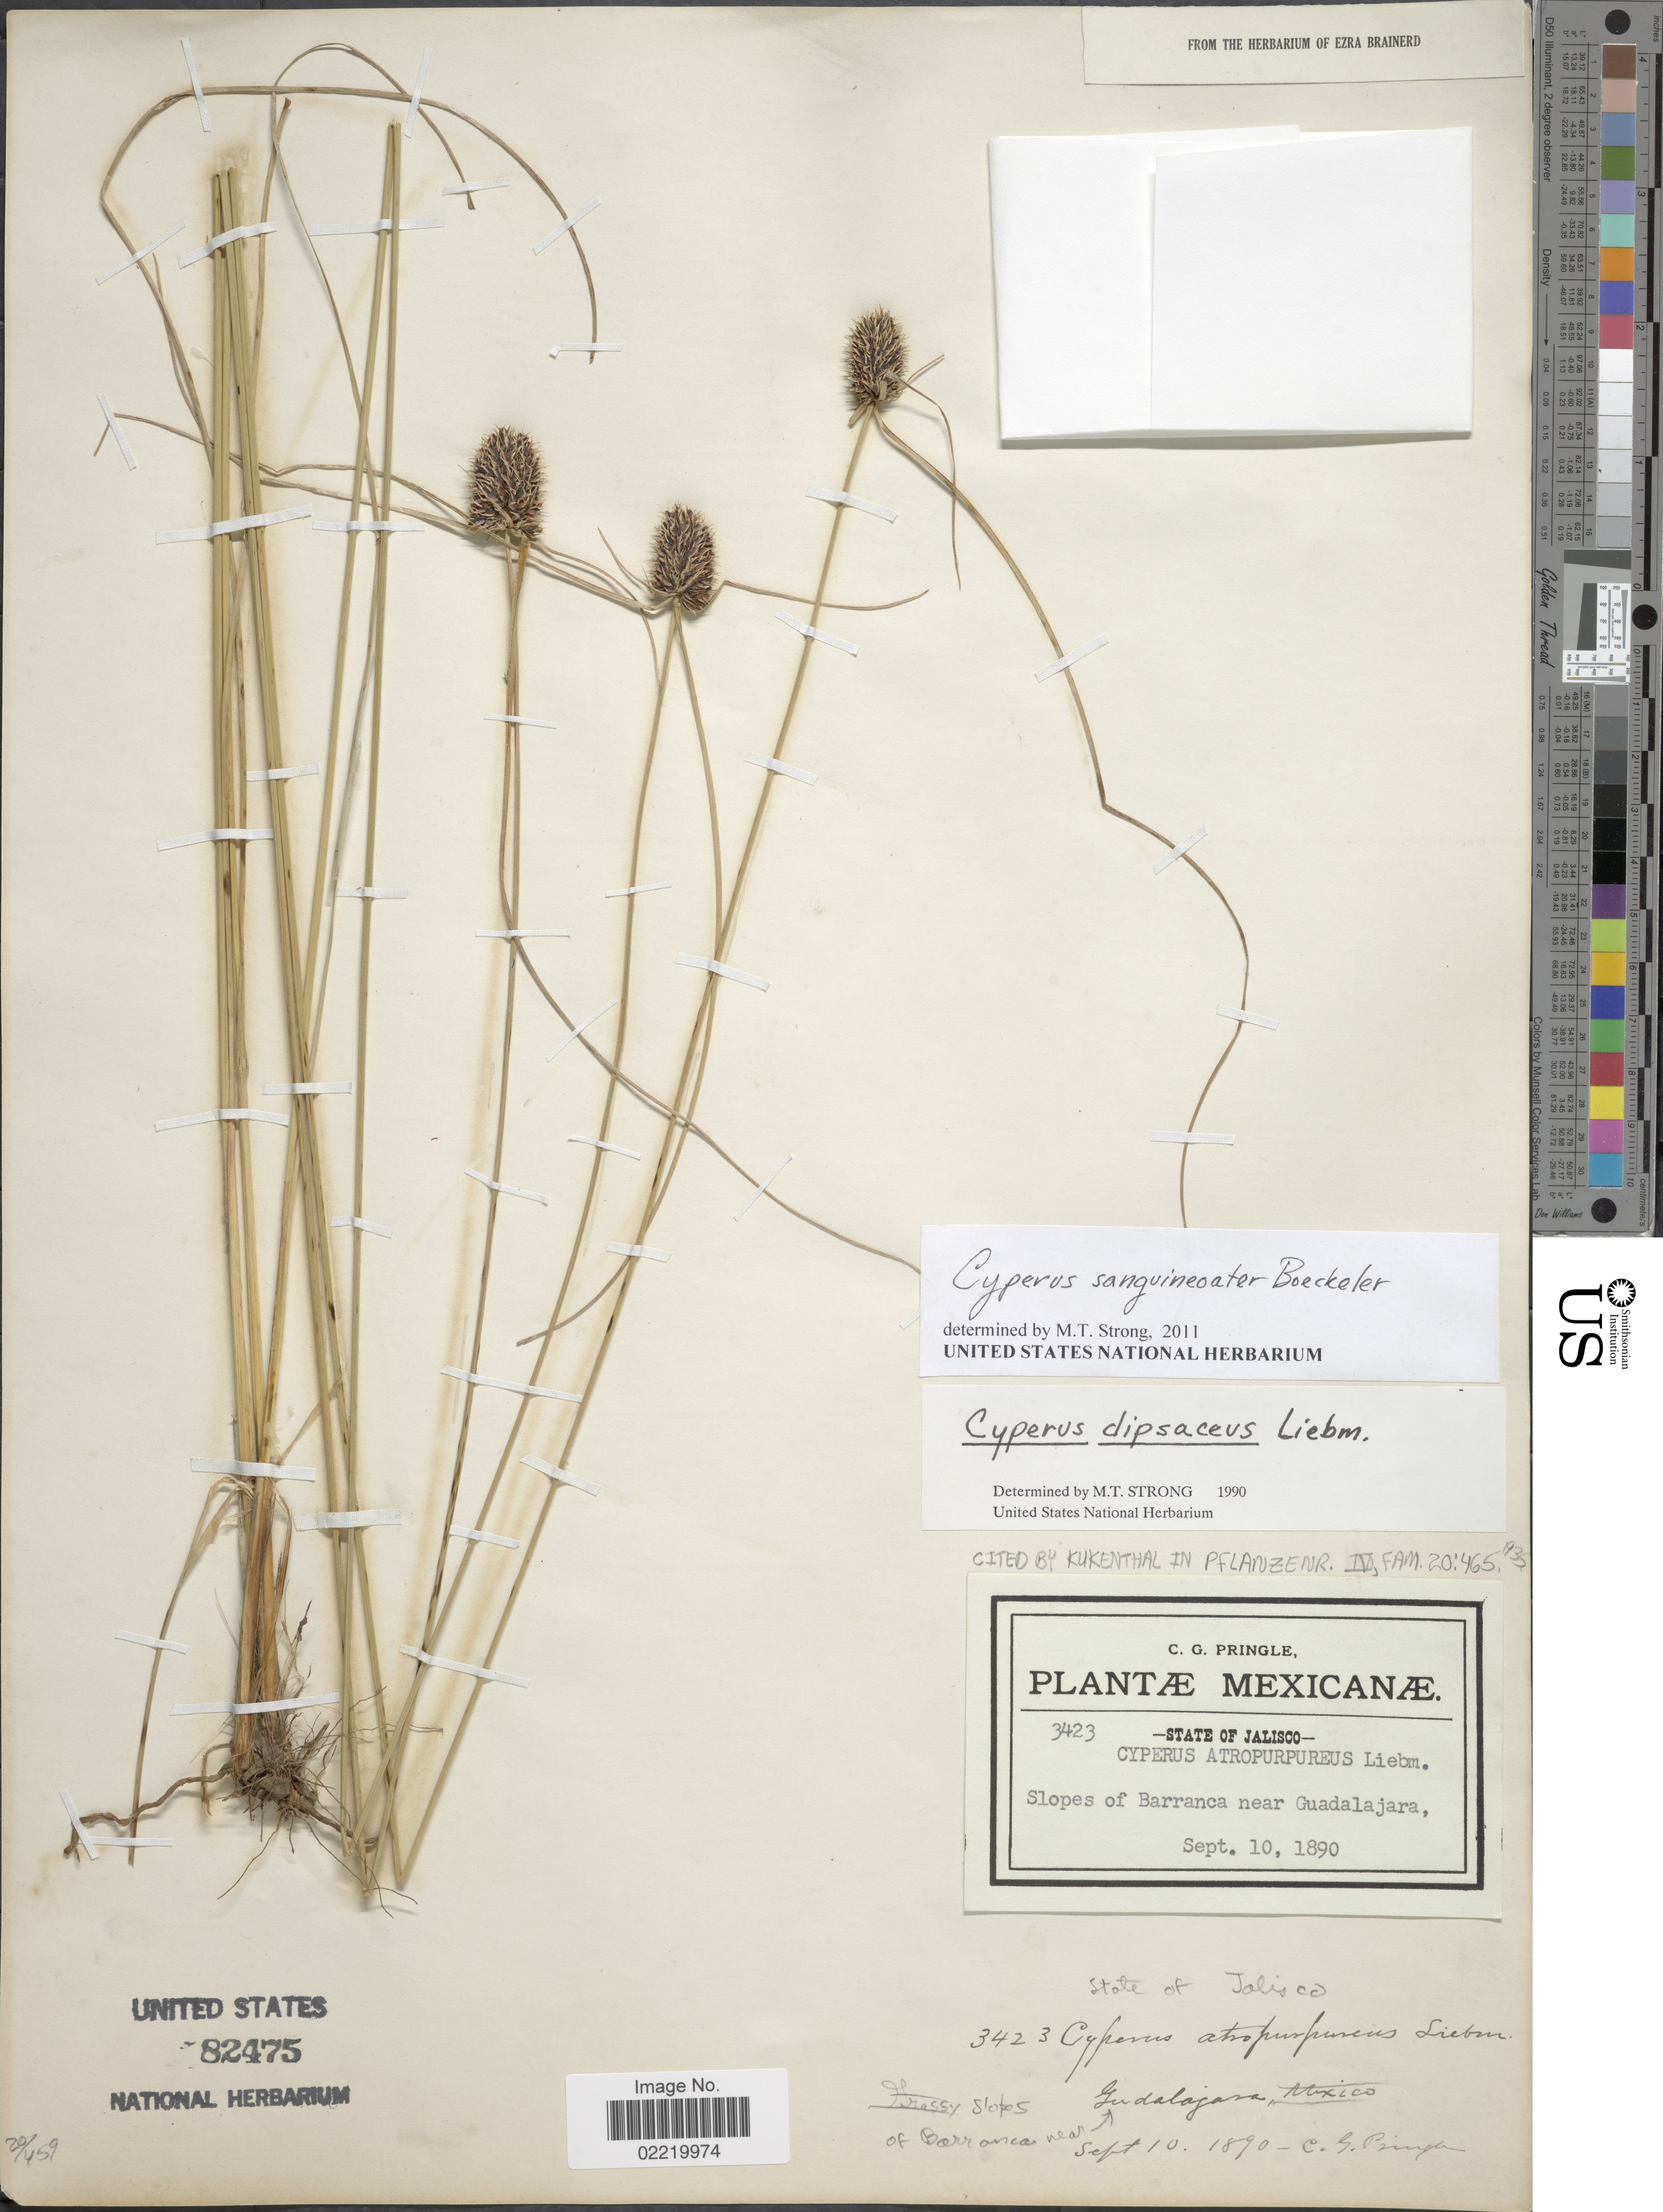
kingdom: Plantae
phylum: Tracheophyta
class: Liliopsida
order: Poales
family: Cyperaceae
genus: Cyperus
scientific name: Cyperus sanguineoater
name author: Boeckeler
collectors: C. G. Pringle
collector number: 3423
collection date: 1890-09-10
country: Mexico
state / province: Jalisco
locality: Slopes of Barranca near Guadalajara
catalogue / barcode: US 82475